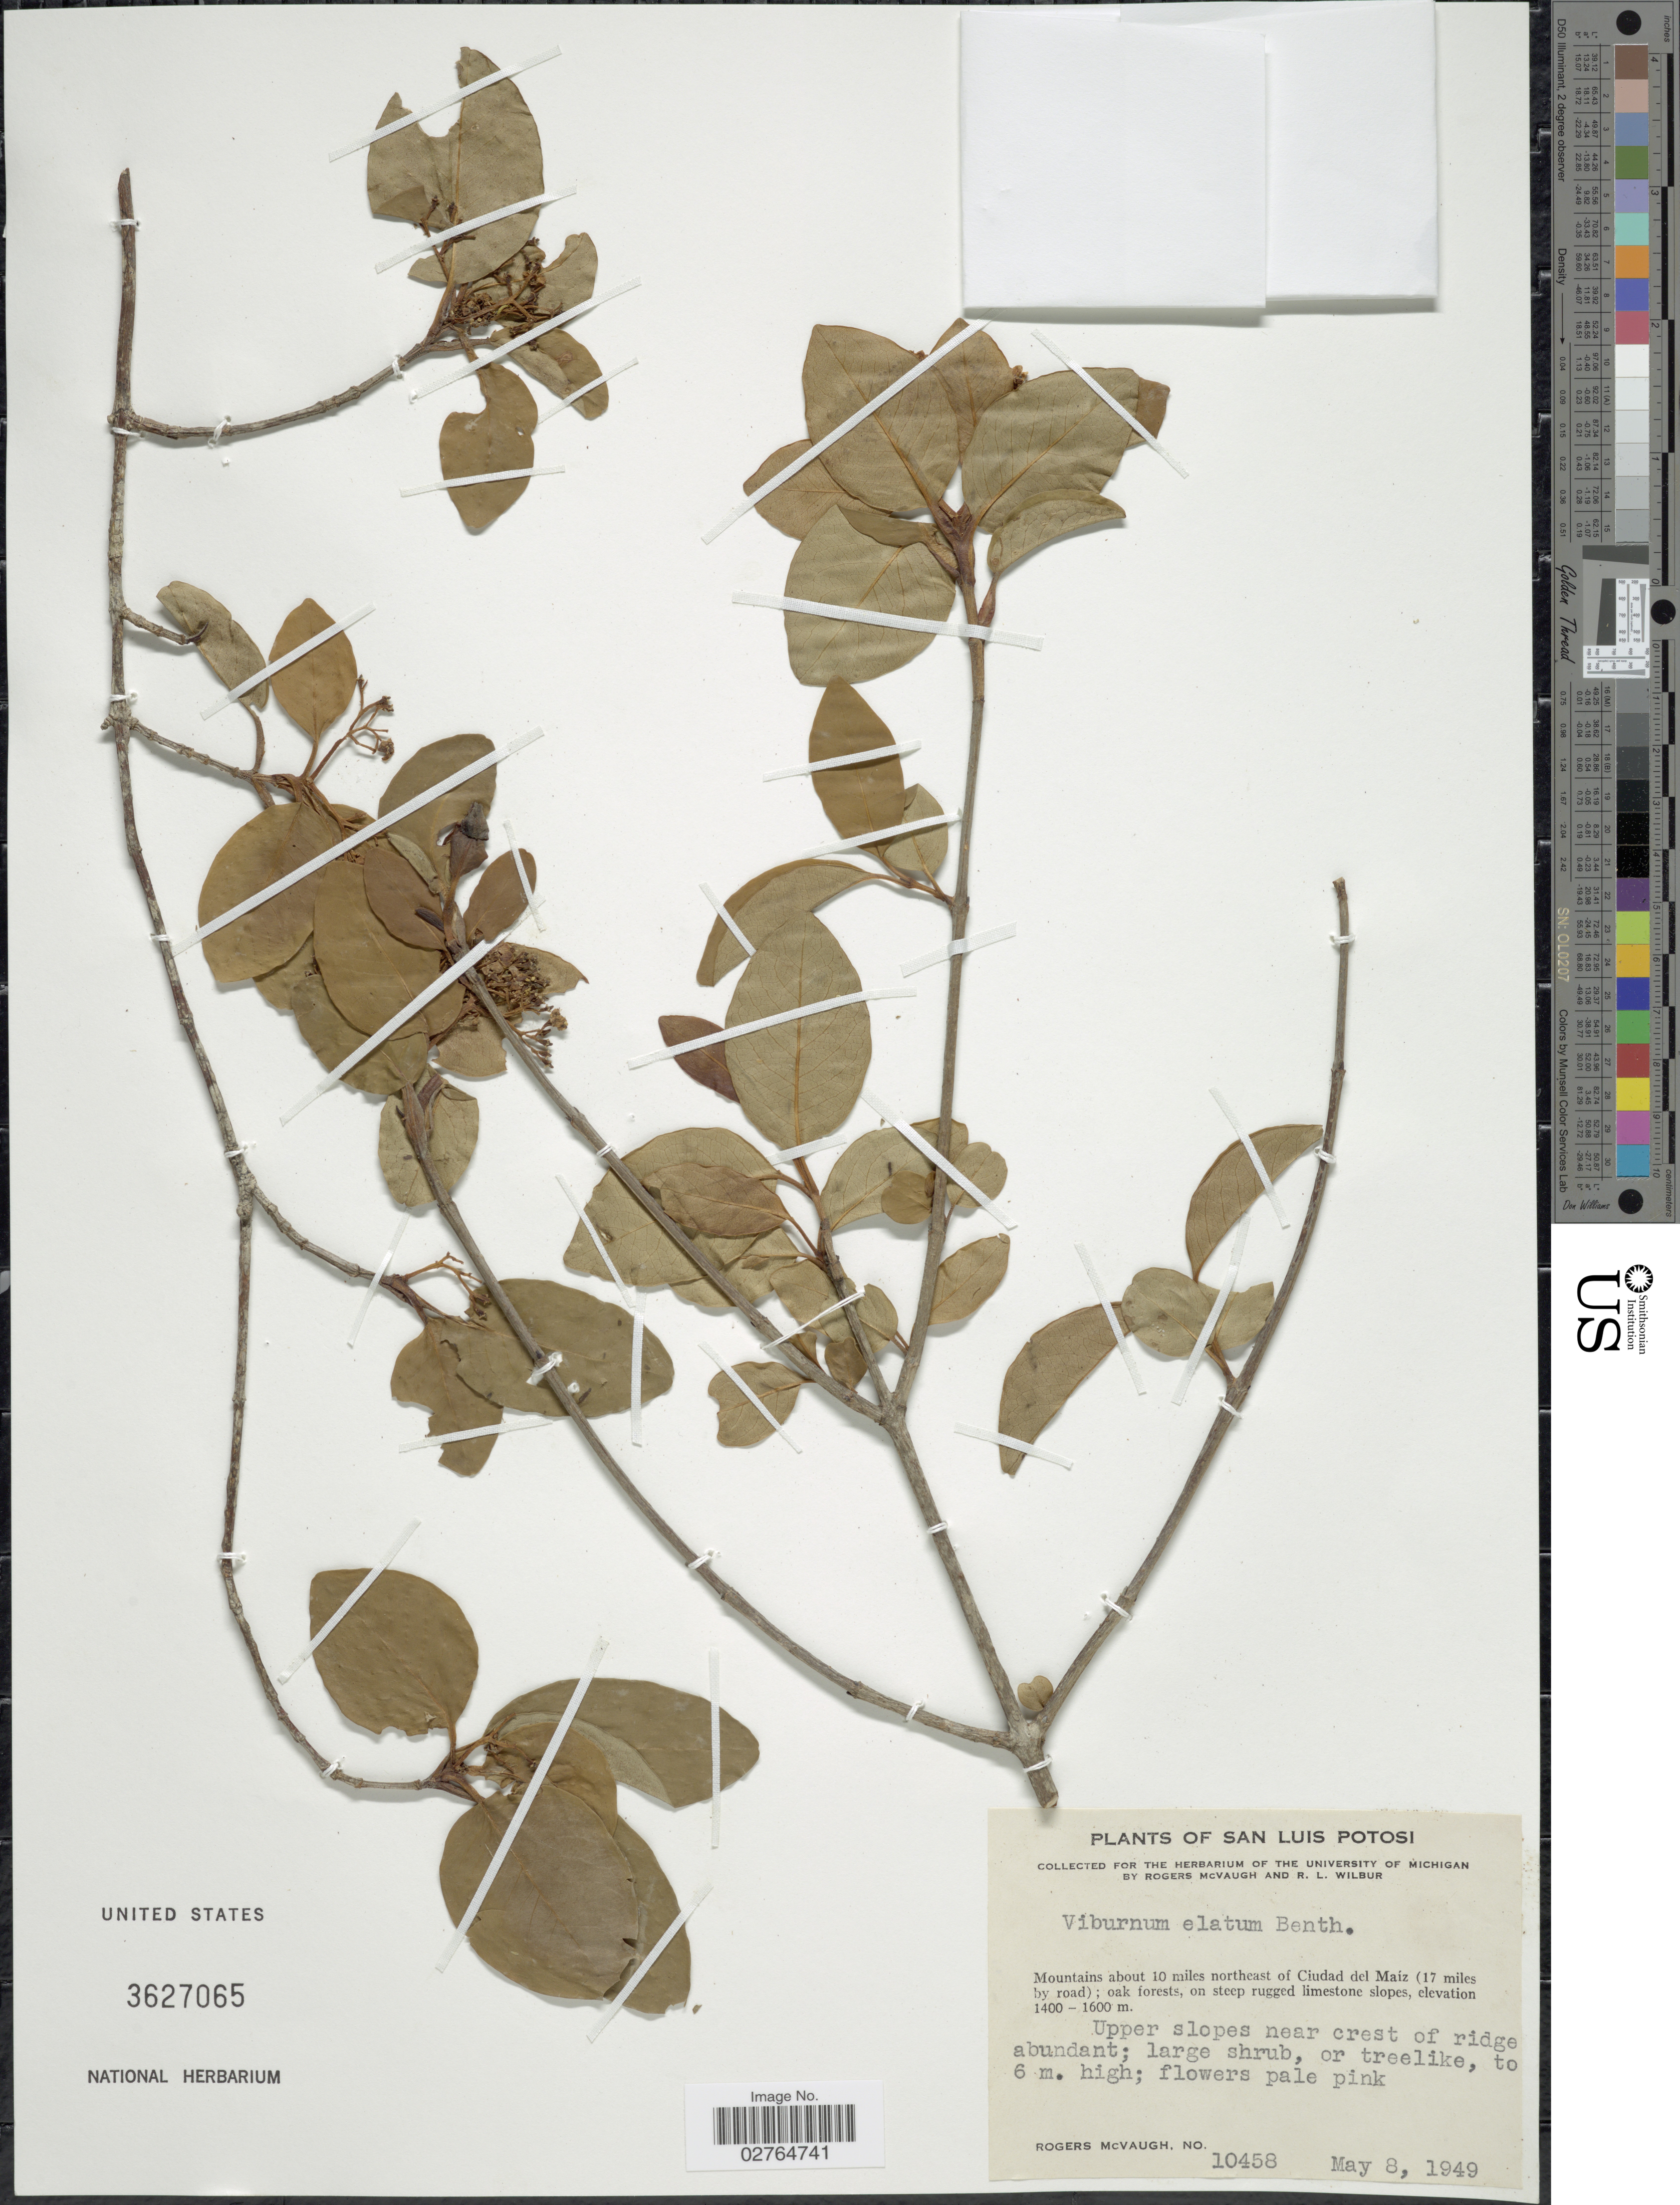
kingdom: Plantae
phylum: Tracheophyta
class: Magnoliopsida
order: Dipsacales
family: Viburnaceae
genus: Viburnum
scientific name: Viburnum elatum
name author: Benth.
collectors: R. McVaugh & R. L. Wilbur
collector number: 10458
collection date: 1949-05-08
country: Mexico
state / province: San Luis Potosí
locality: Mountains about 10 miles northeast of Ciudad del Maíz (17 miles by road). Upper slopes near crest of ridge abundant.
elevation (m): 1400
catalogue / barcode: US 3627065